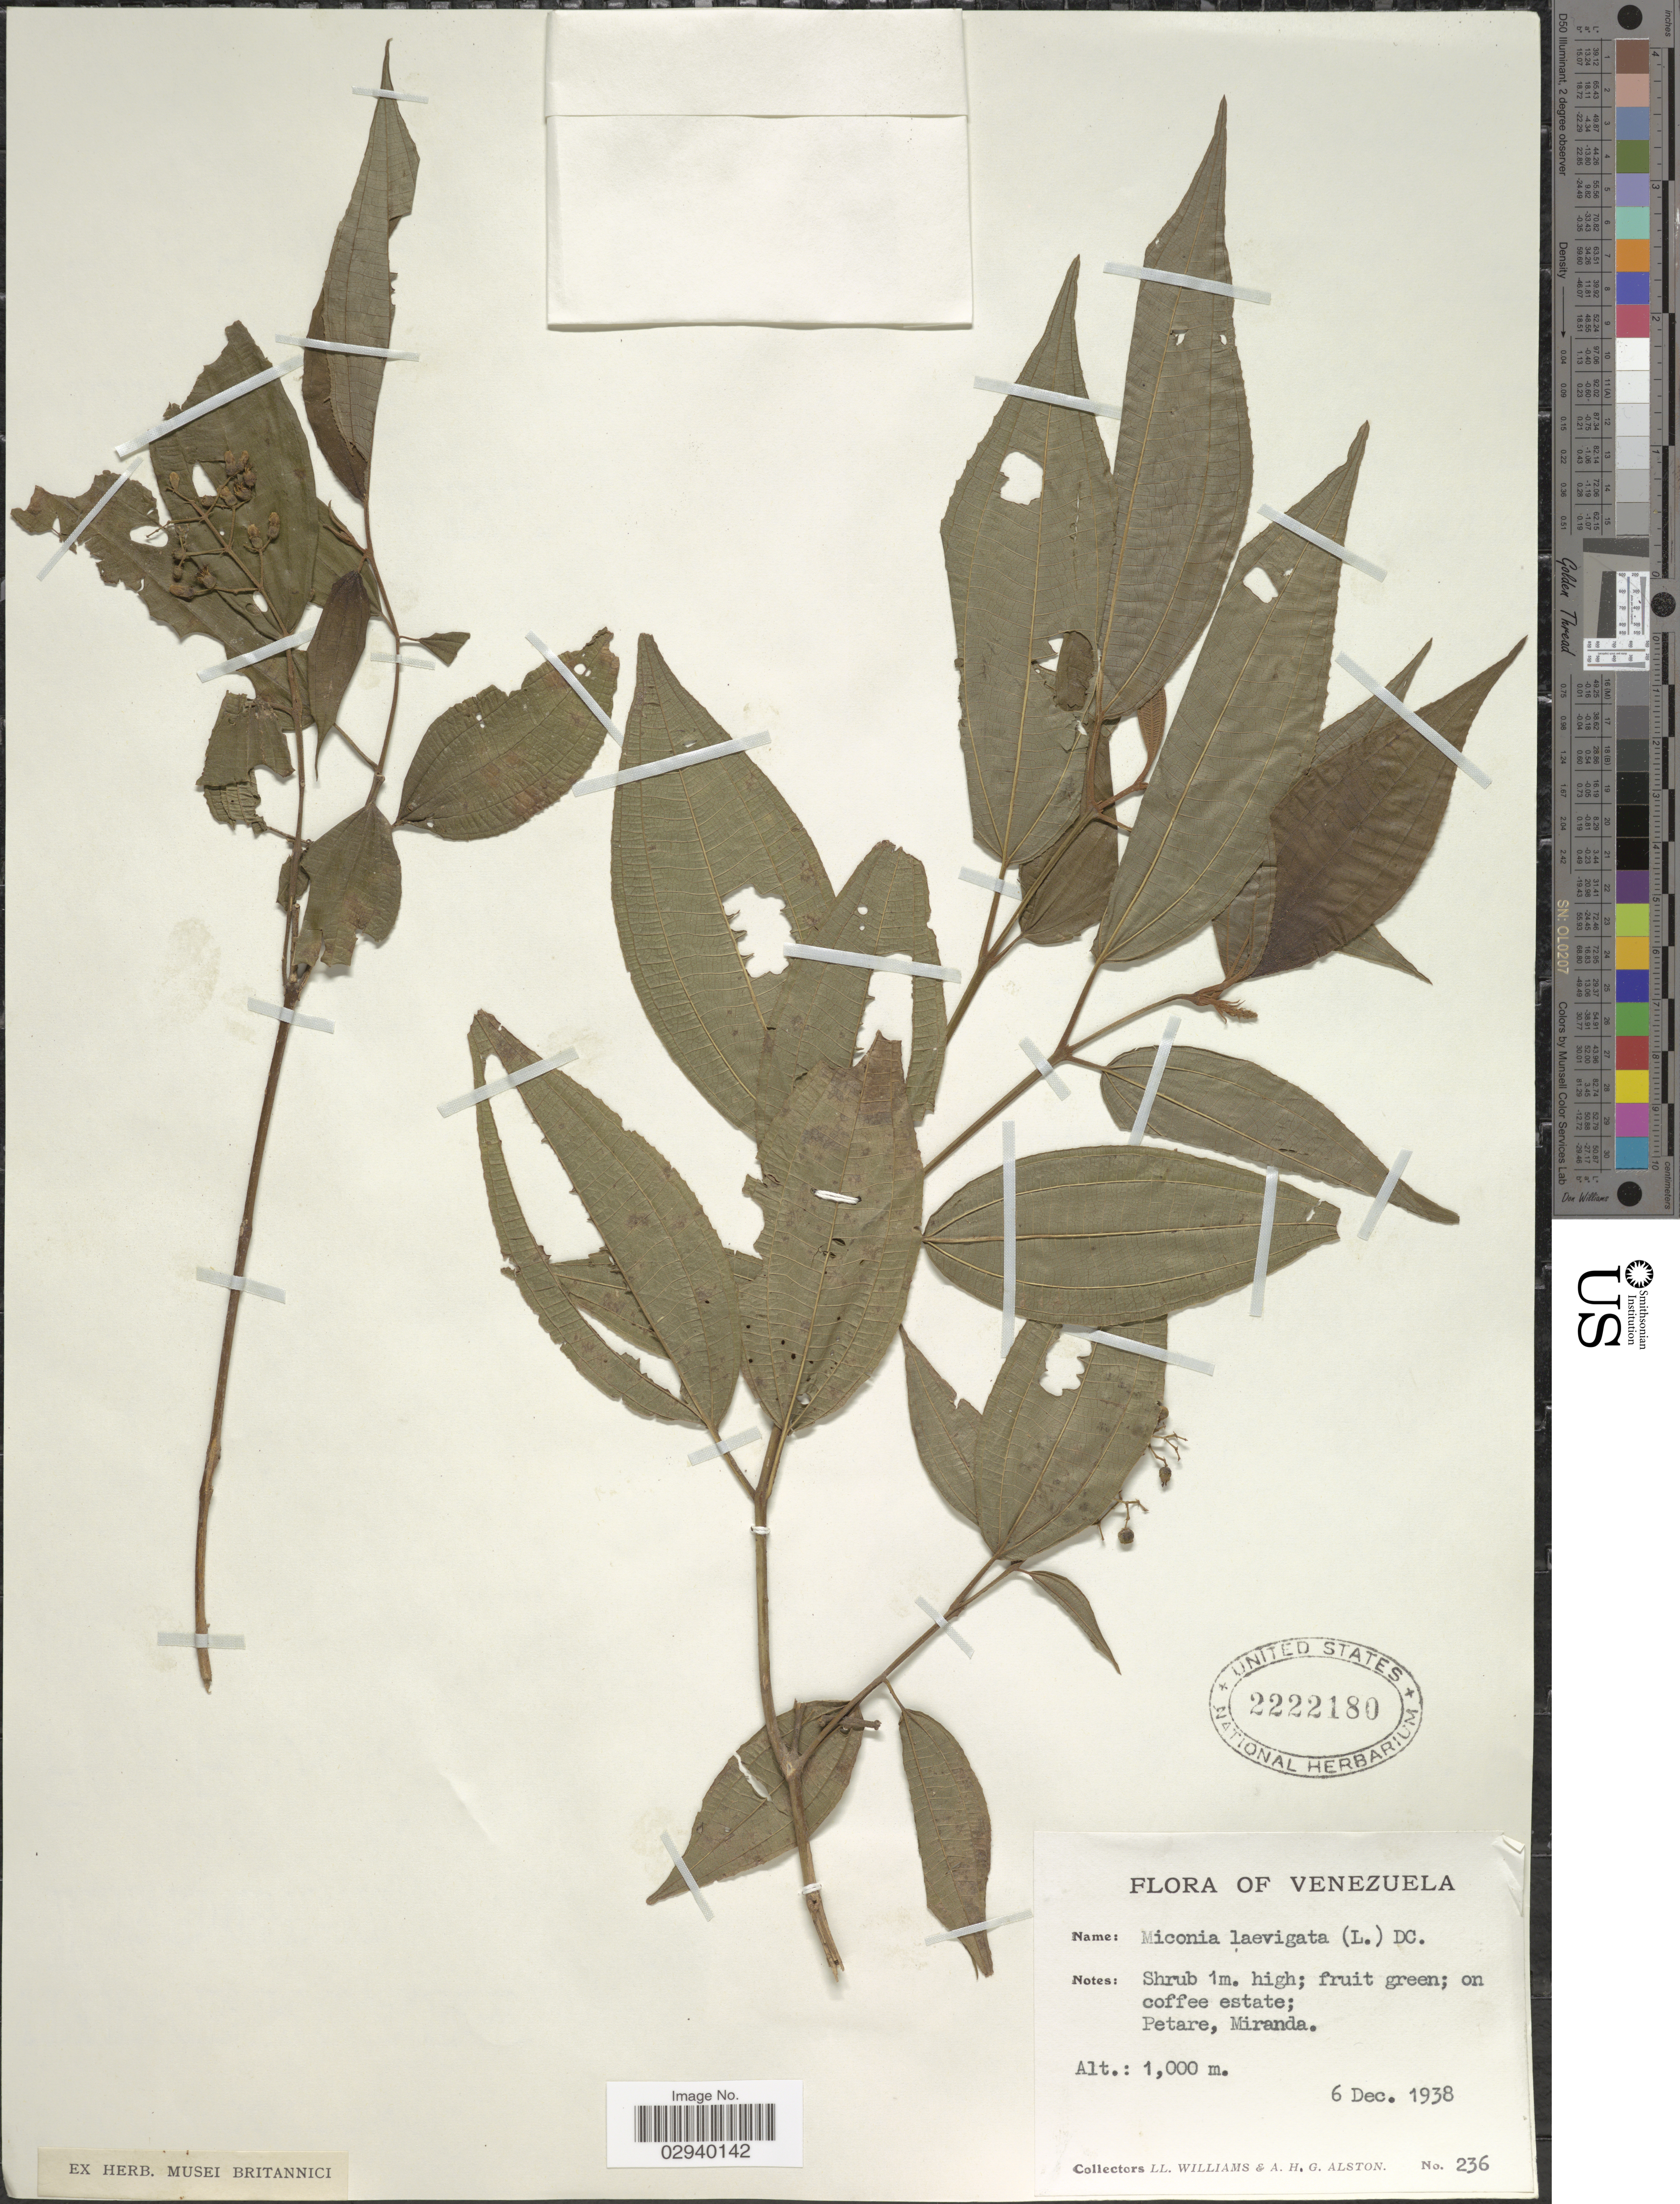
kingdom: Plantae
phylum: Tracheophyta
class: Magnoliopsida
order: Myrtales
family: Melastomataceae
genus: Miconia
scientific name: Miconia laevigata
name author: (L.) D. Don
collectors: Ll. Williams & A. H. Alston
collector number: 236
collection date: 1938-12-06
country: Venezuela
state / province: Miranda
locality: On coffee estate; Petare.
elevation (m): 1000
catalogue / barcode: US 2222180